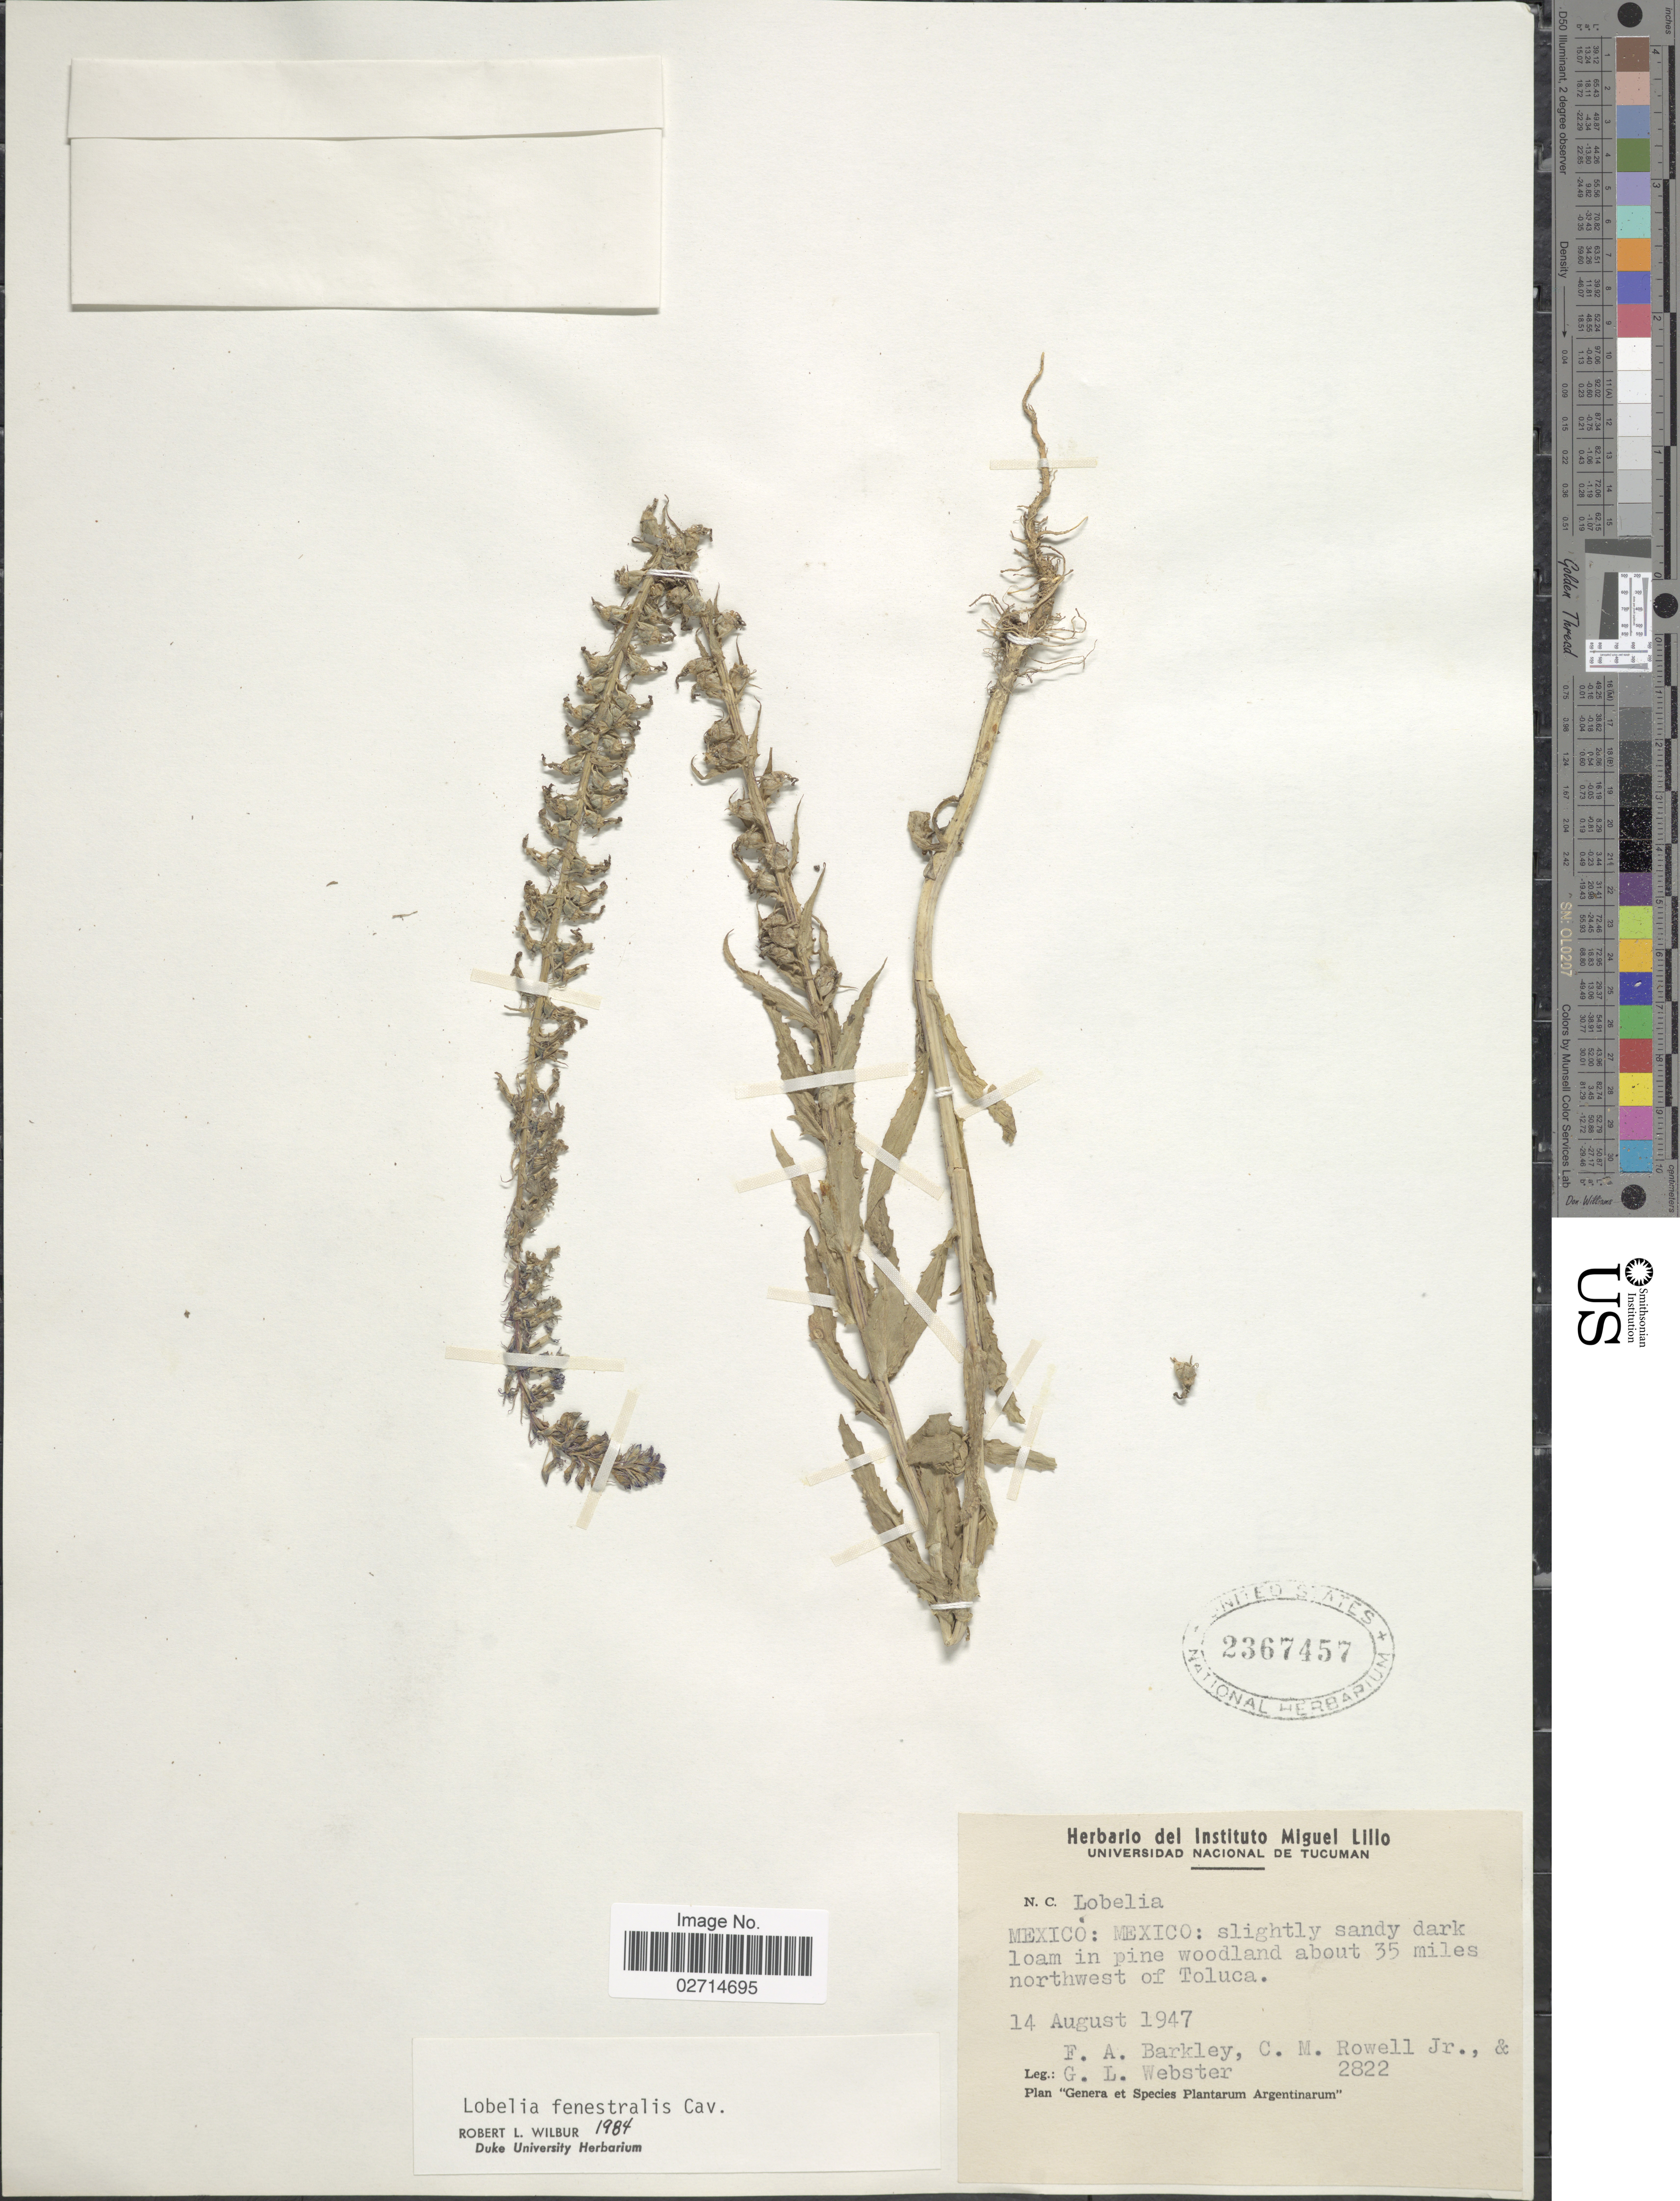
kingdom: Plantae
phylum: Tracheophyta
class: Magnoliopsida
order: Asterales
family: Campanulaceae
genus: Lobelia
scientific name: Lobelia fenestralis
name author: Cav.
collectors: F. A. Barkley, C. M. Rowell & G. L. Webster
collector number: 2822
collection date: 1947-08-14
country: Mexico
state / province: México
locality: About 35 miles northwest of Toluca.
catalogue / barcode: US 2367457